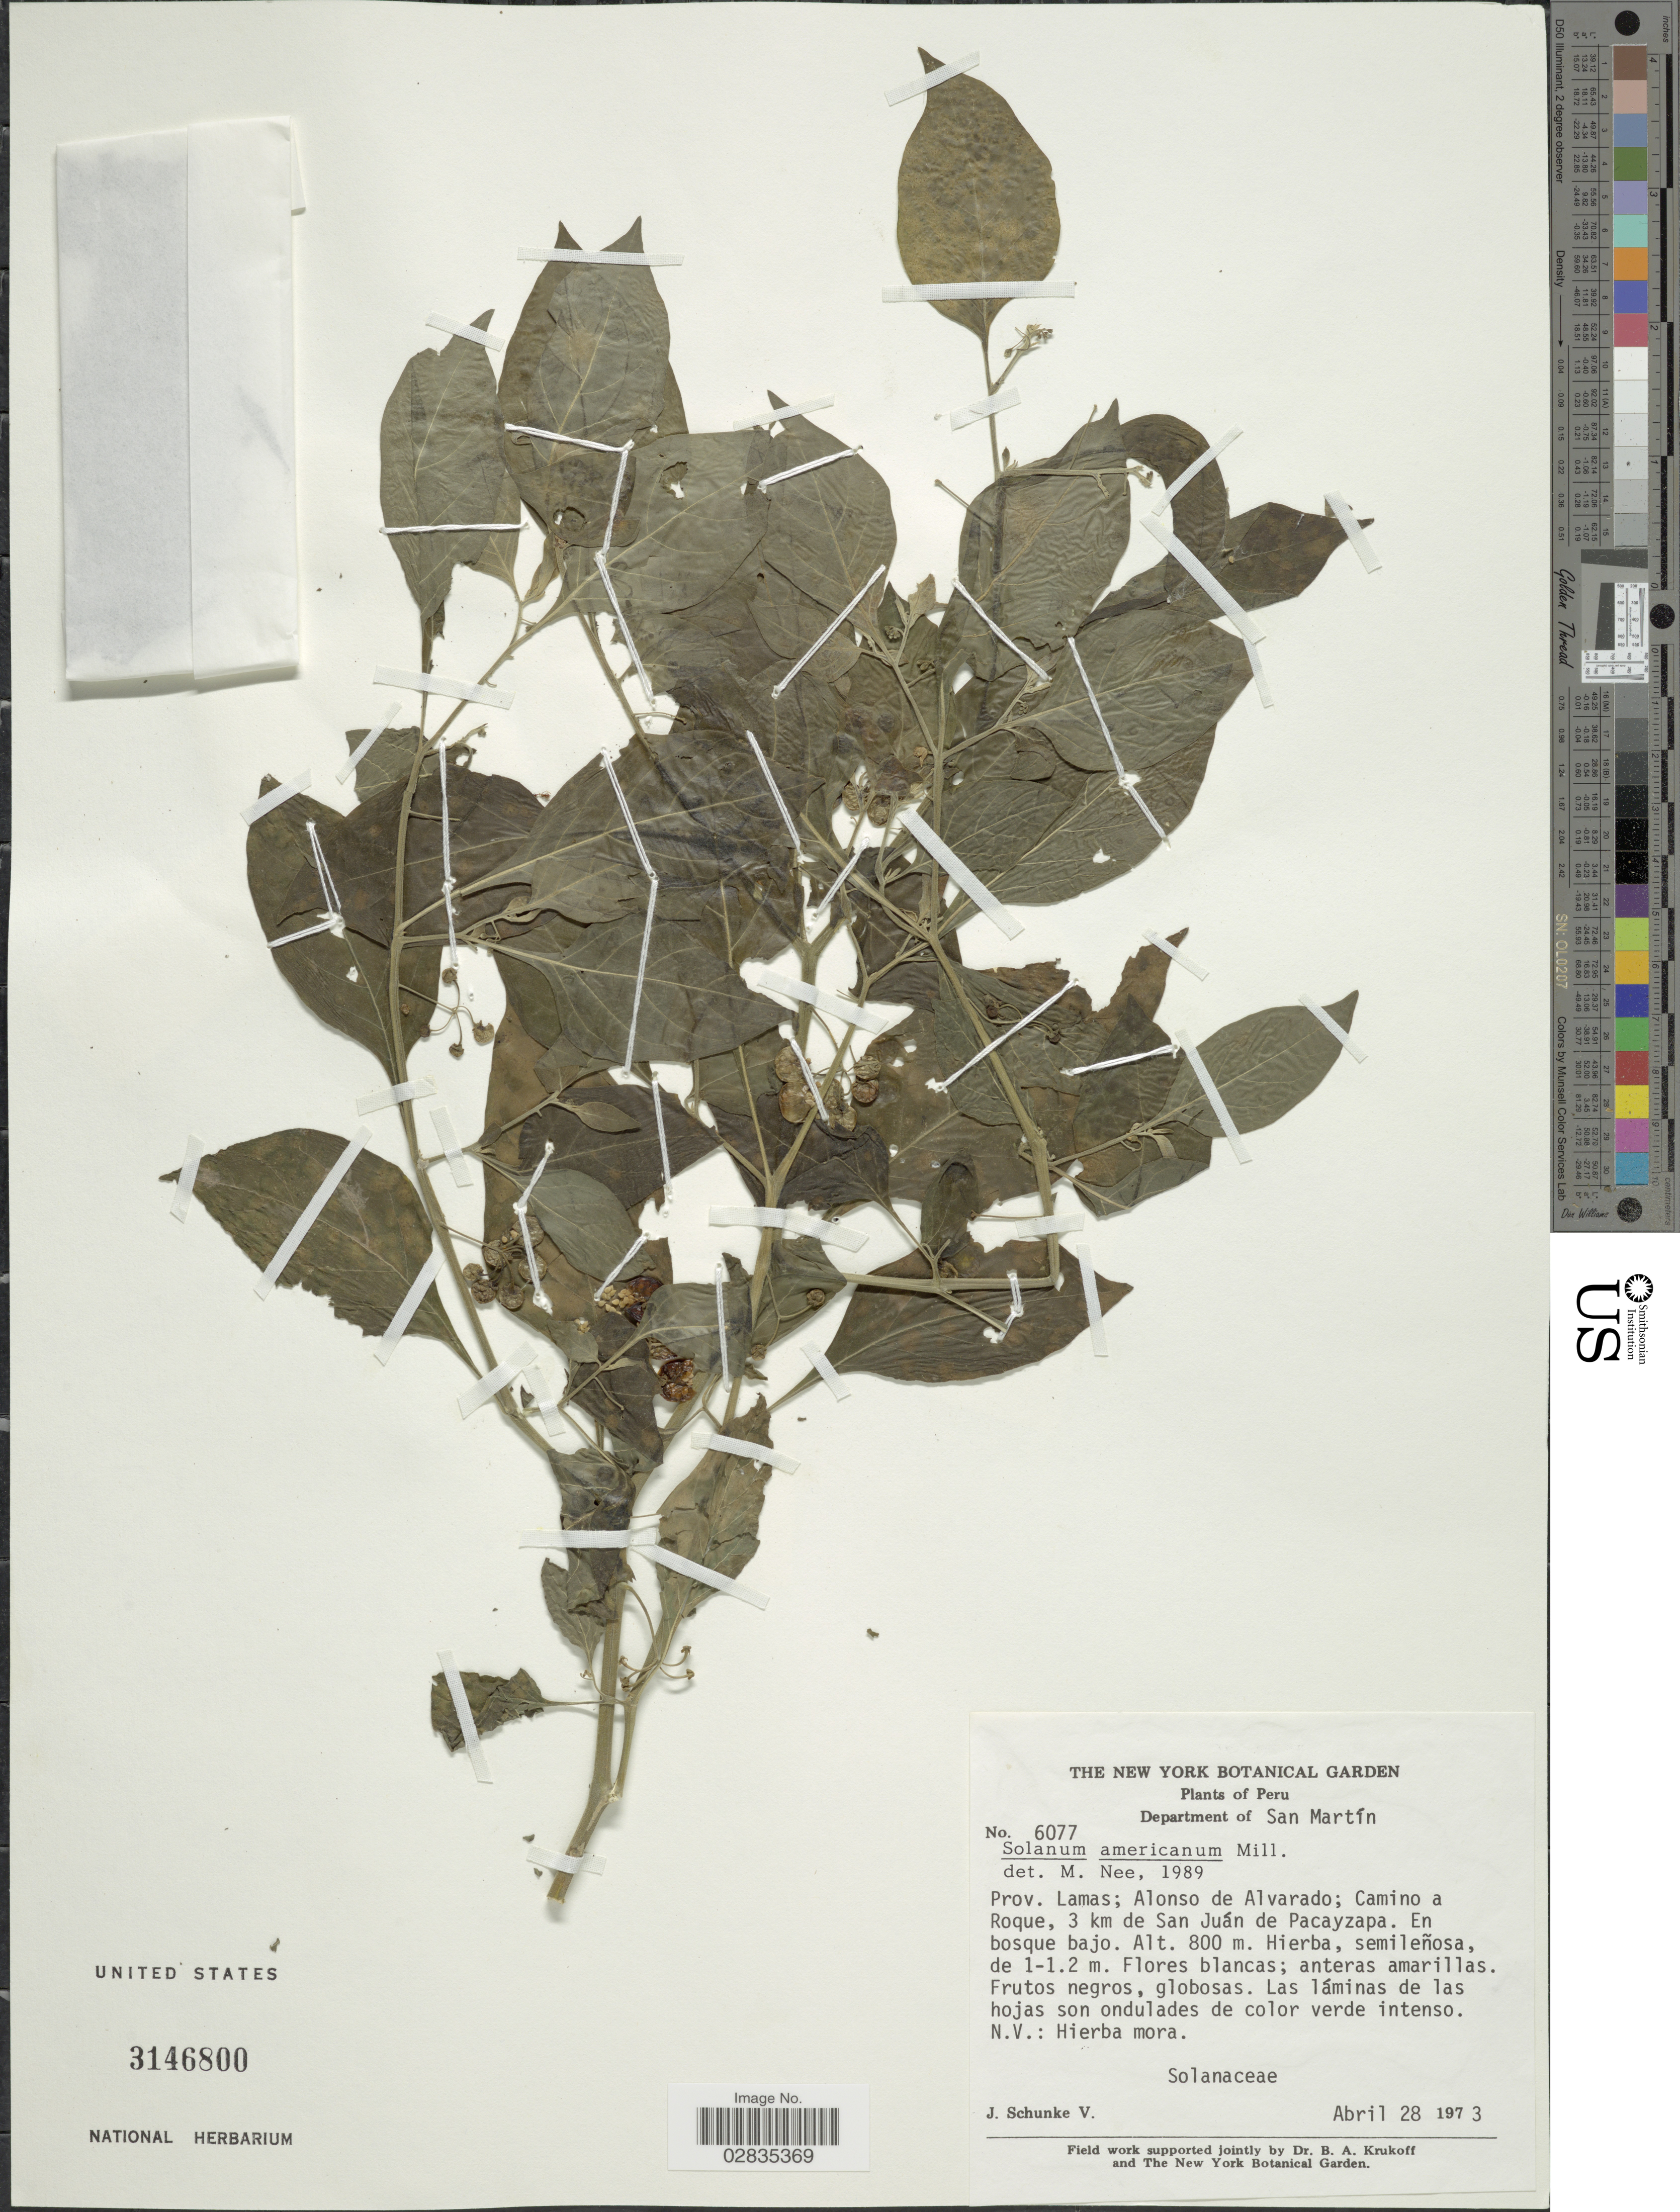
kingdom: Plantae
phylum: Tracheophyta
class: Magnoliopsida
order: Solanales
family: Solanaceae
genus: Solanum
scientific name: Solanum americanum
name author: Mill.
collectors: J. Schunke Vigo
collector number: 6077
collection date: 1973-04-28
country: Peru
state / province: San Martín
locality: Department of San Martín. Prov. Lamas; Alonso de Alvarado; Camino a Roque, 3 km de San Juán de Pacayzapa.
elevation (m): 800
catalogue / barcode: US 3146800